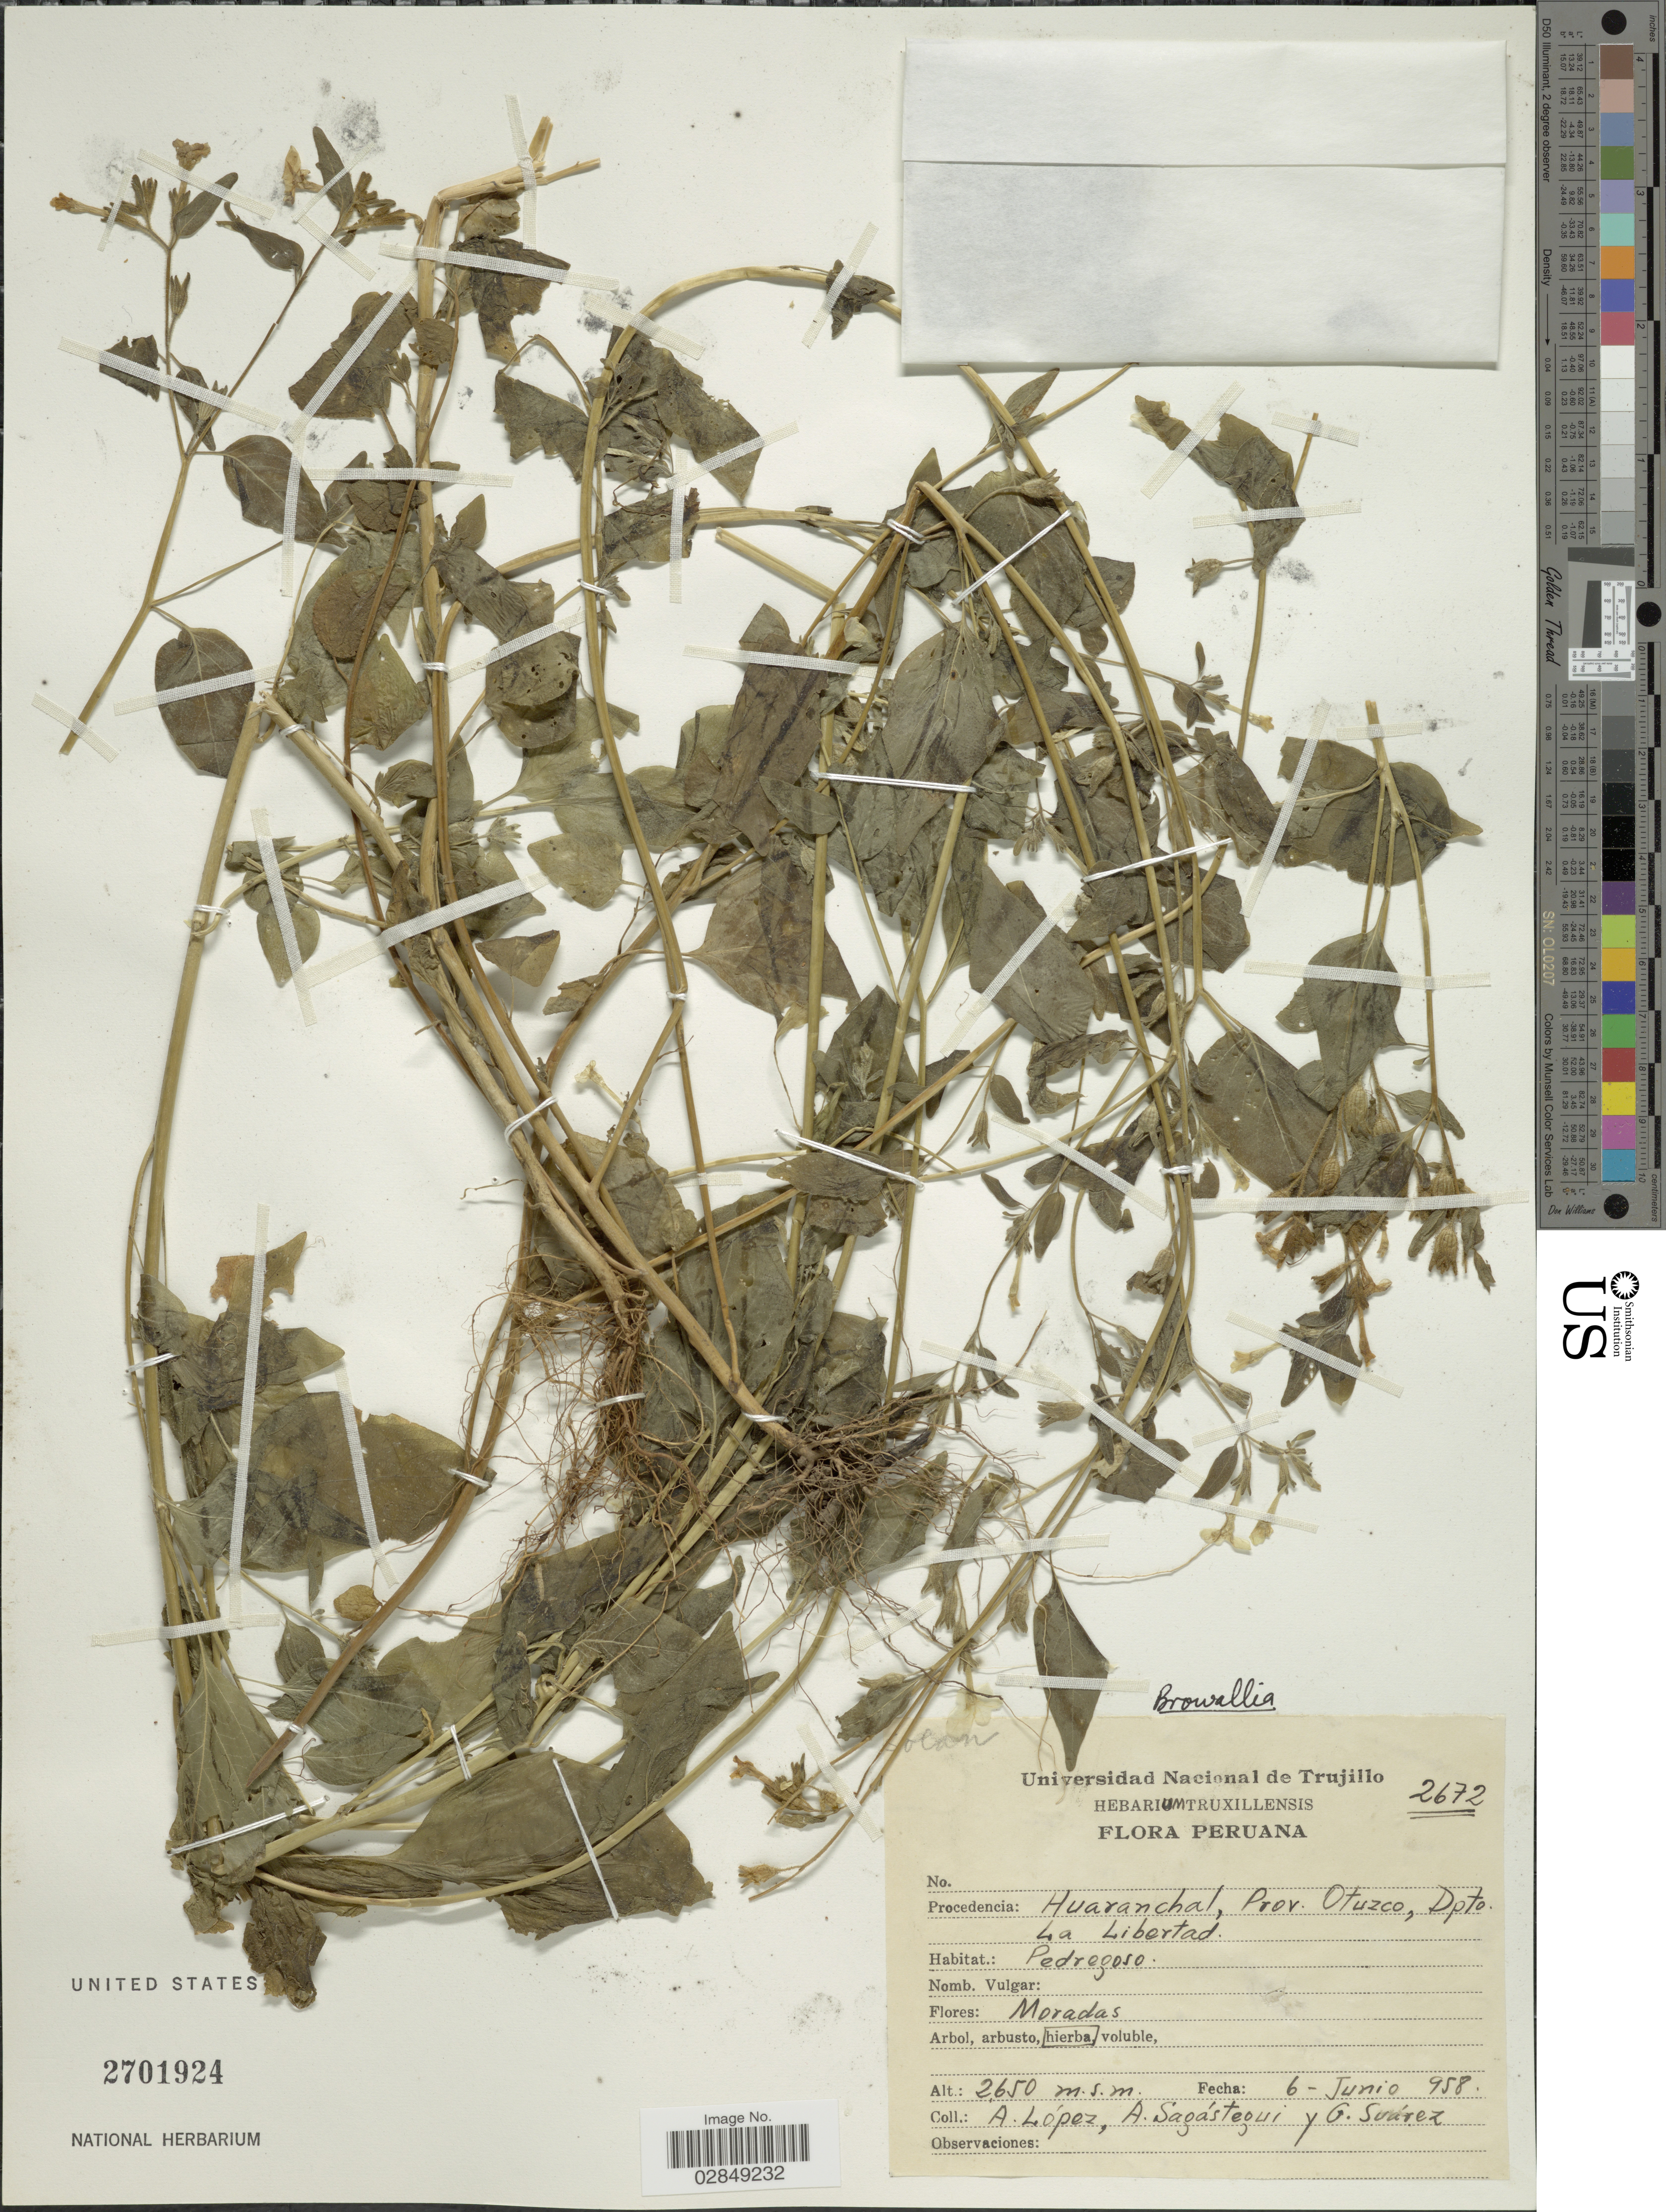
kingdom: Plantae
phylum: Tracheophyta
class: Magnoliopsida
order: Solanales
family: Solanaceae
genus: Browallia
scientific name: Browallia sp.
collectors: A. López, A. Sagastegui & G. Suárez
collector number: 2672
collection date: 1958-06-06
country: Peru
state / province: La Libertad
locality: Huaranchal, Prov. Otuzco, Dpto. La Libertad.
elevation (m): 2650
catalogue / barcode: US 2701924